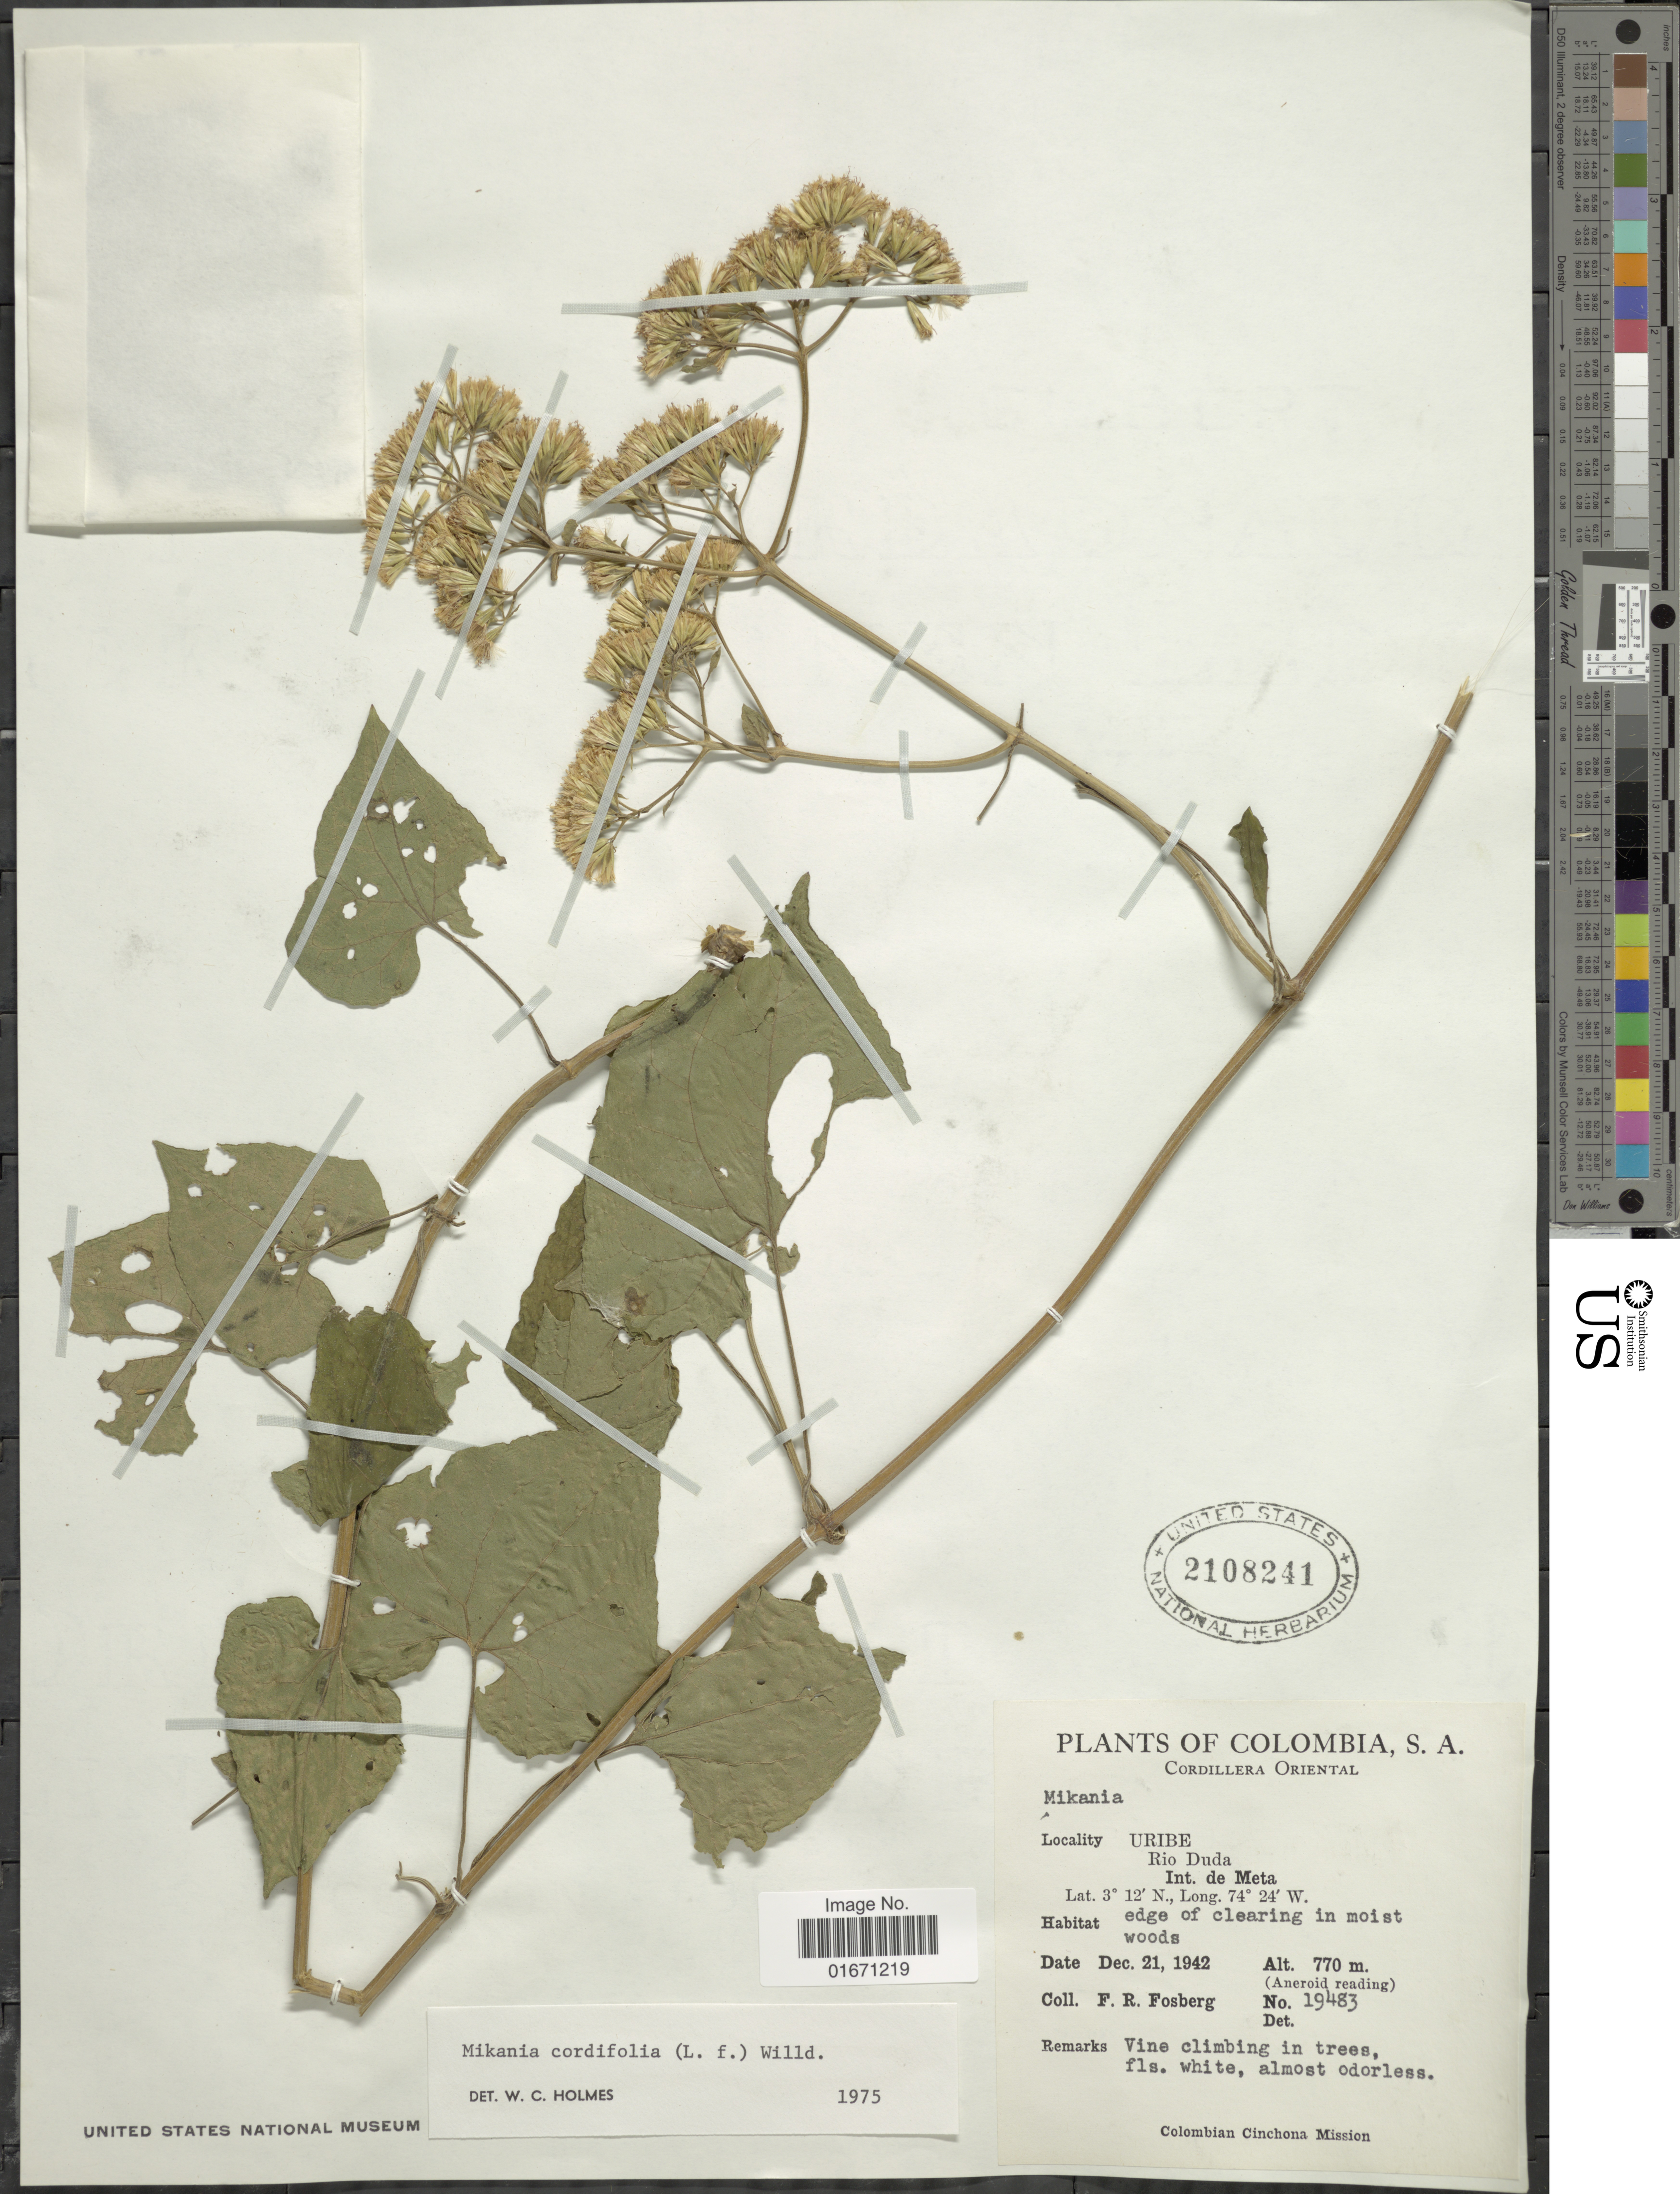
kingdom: Plantae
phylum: Tracheophyta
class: Magnoliopsida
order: Asterales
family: Asteraceae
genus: Mikania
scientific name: Mikania cordifolia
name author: Kunth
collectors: F. R. Fosberg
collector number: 19483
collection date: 1942-12-21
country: Colombia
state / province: Meta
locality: Cordillera Oriental, Uribe, Rio Duda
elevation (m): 770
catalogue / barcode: US 2108241